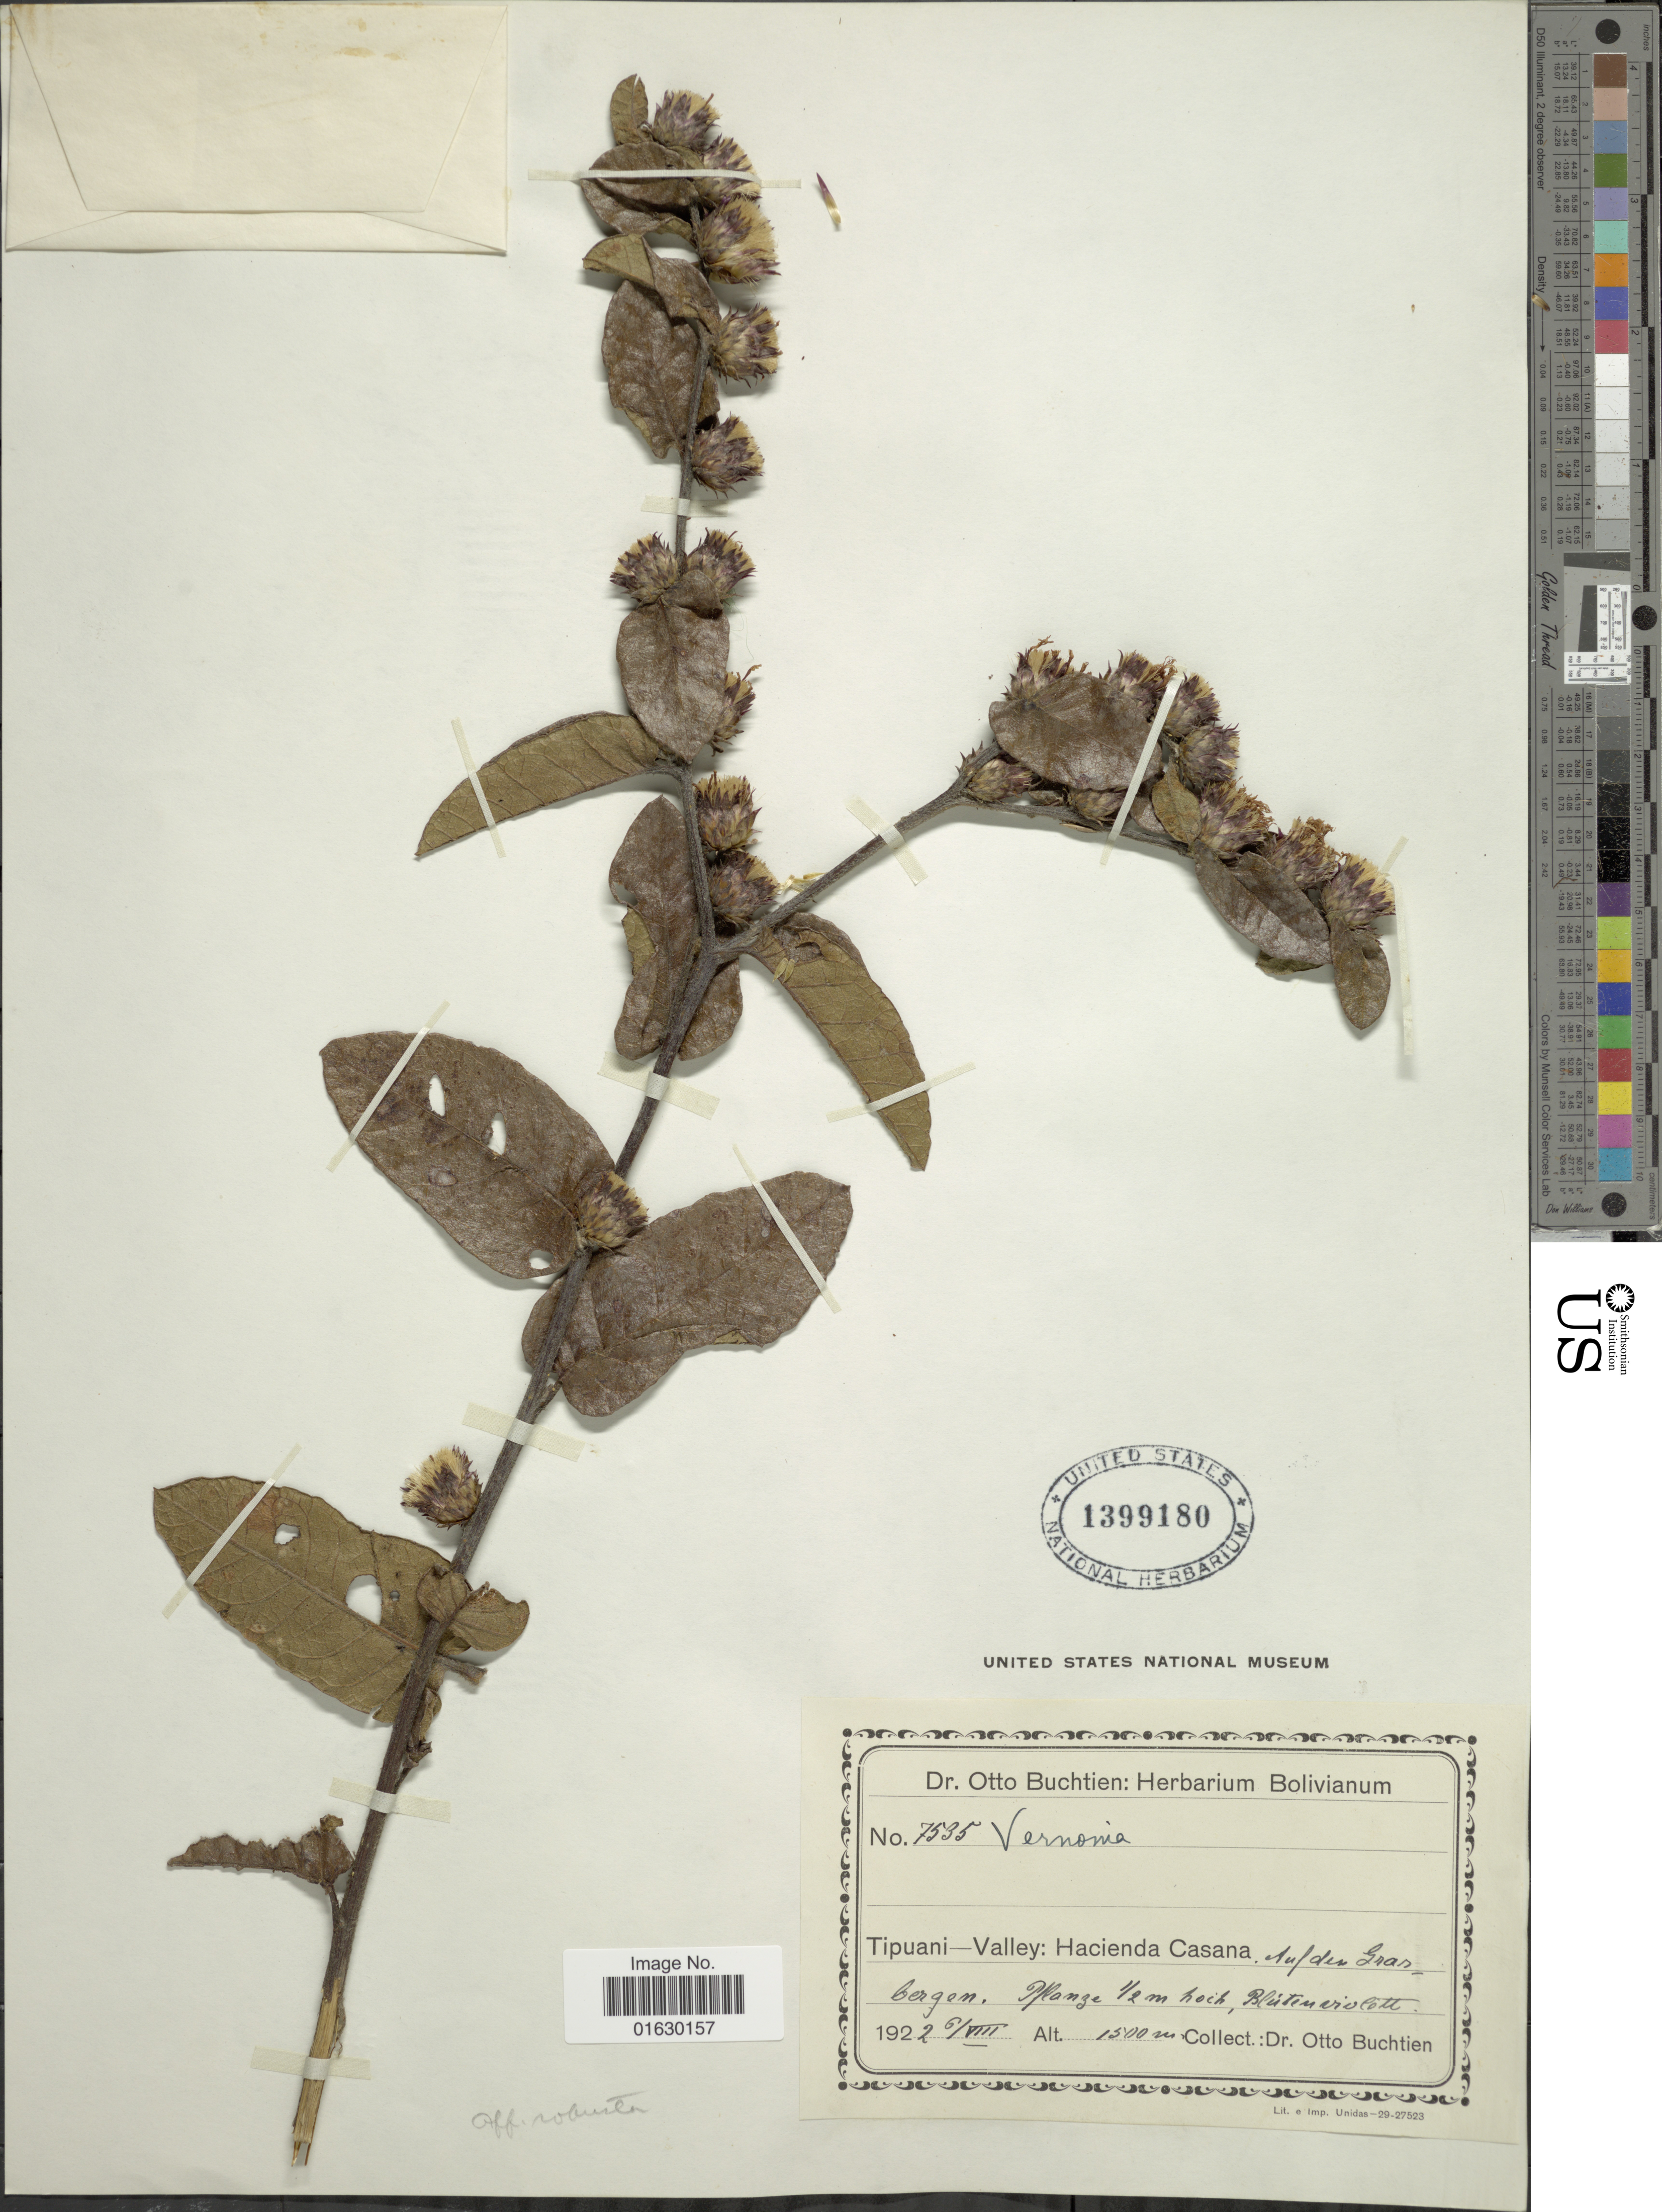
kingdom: Plantae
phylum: Tracheophyta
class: Magnoliopsida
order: Asterales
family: Asteraceae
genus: Lessingianthus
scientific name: Lessingianthus robustus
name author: (Rusby) H. Rob.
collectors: O. Buchtien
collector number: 7535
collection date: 1922-08-06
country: Bolivia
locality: Tipuani- Valley, Hacienda Casana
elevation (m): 1500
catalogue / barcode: US 1399180